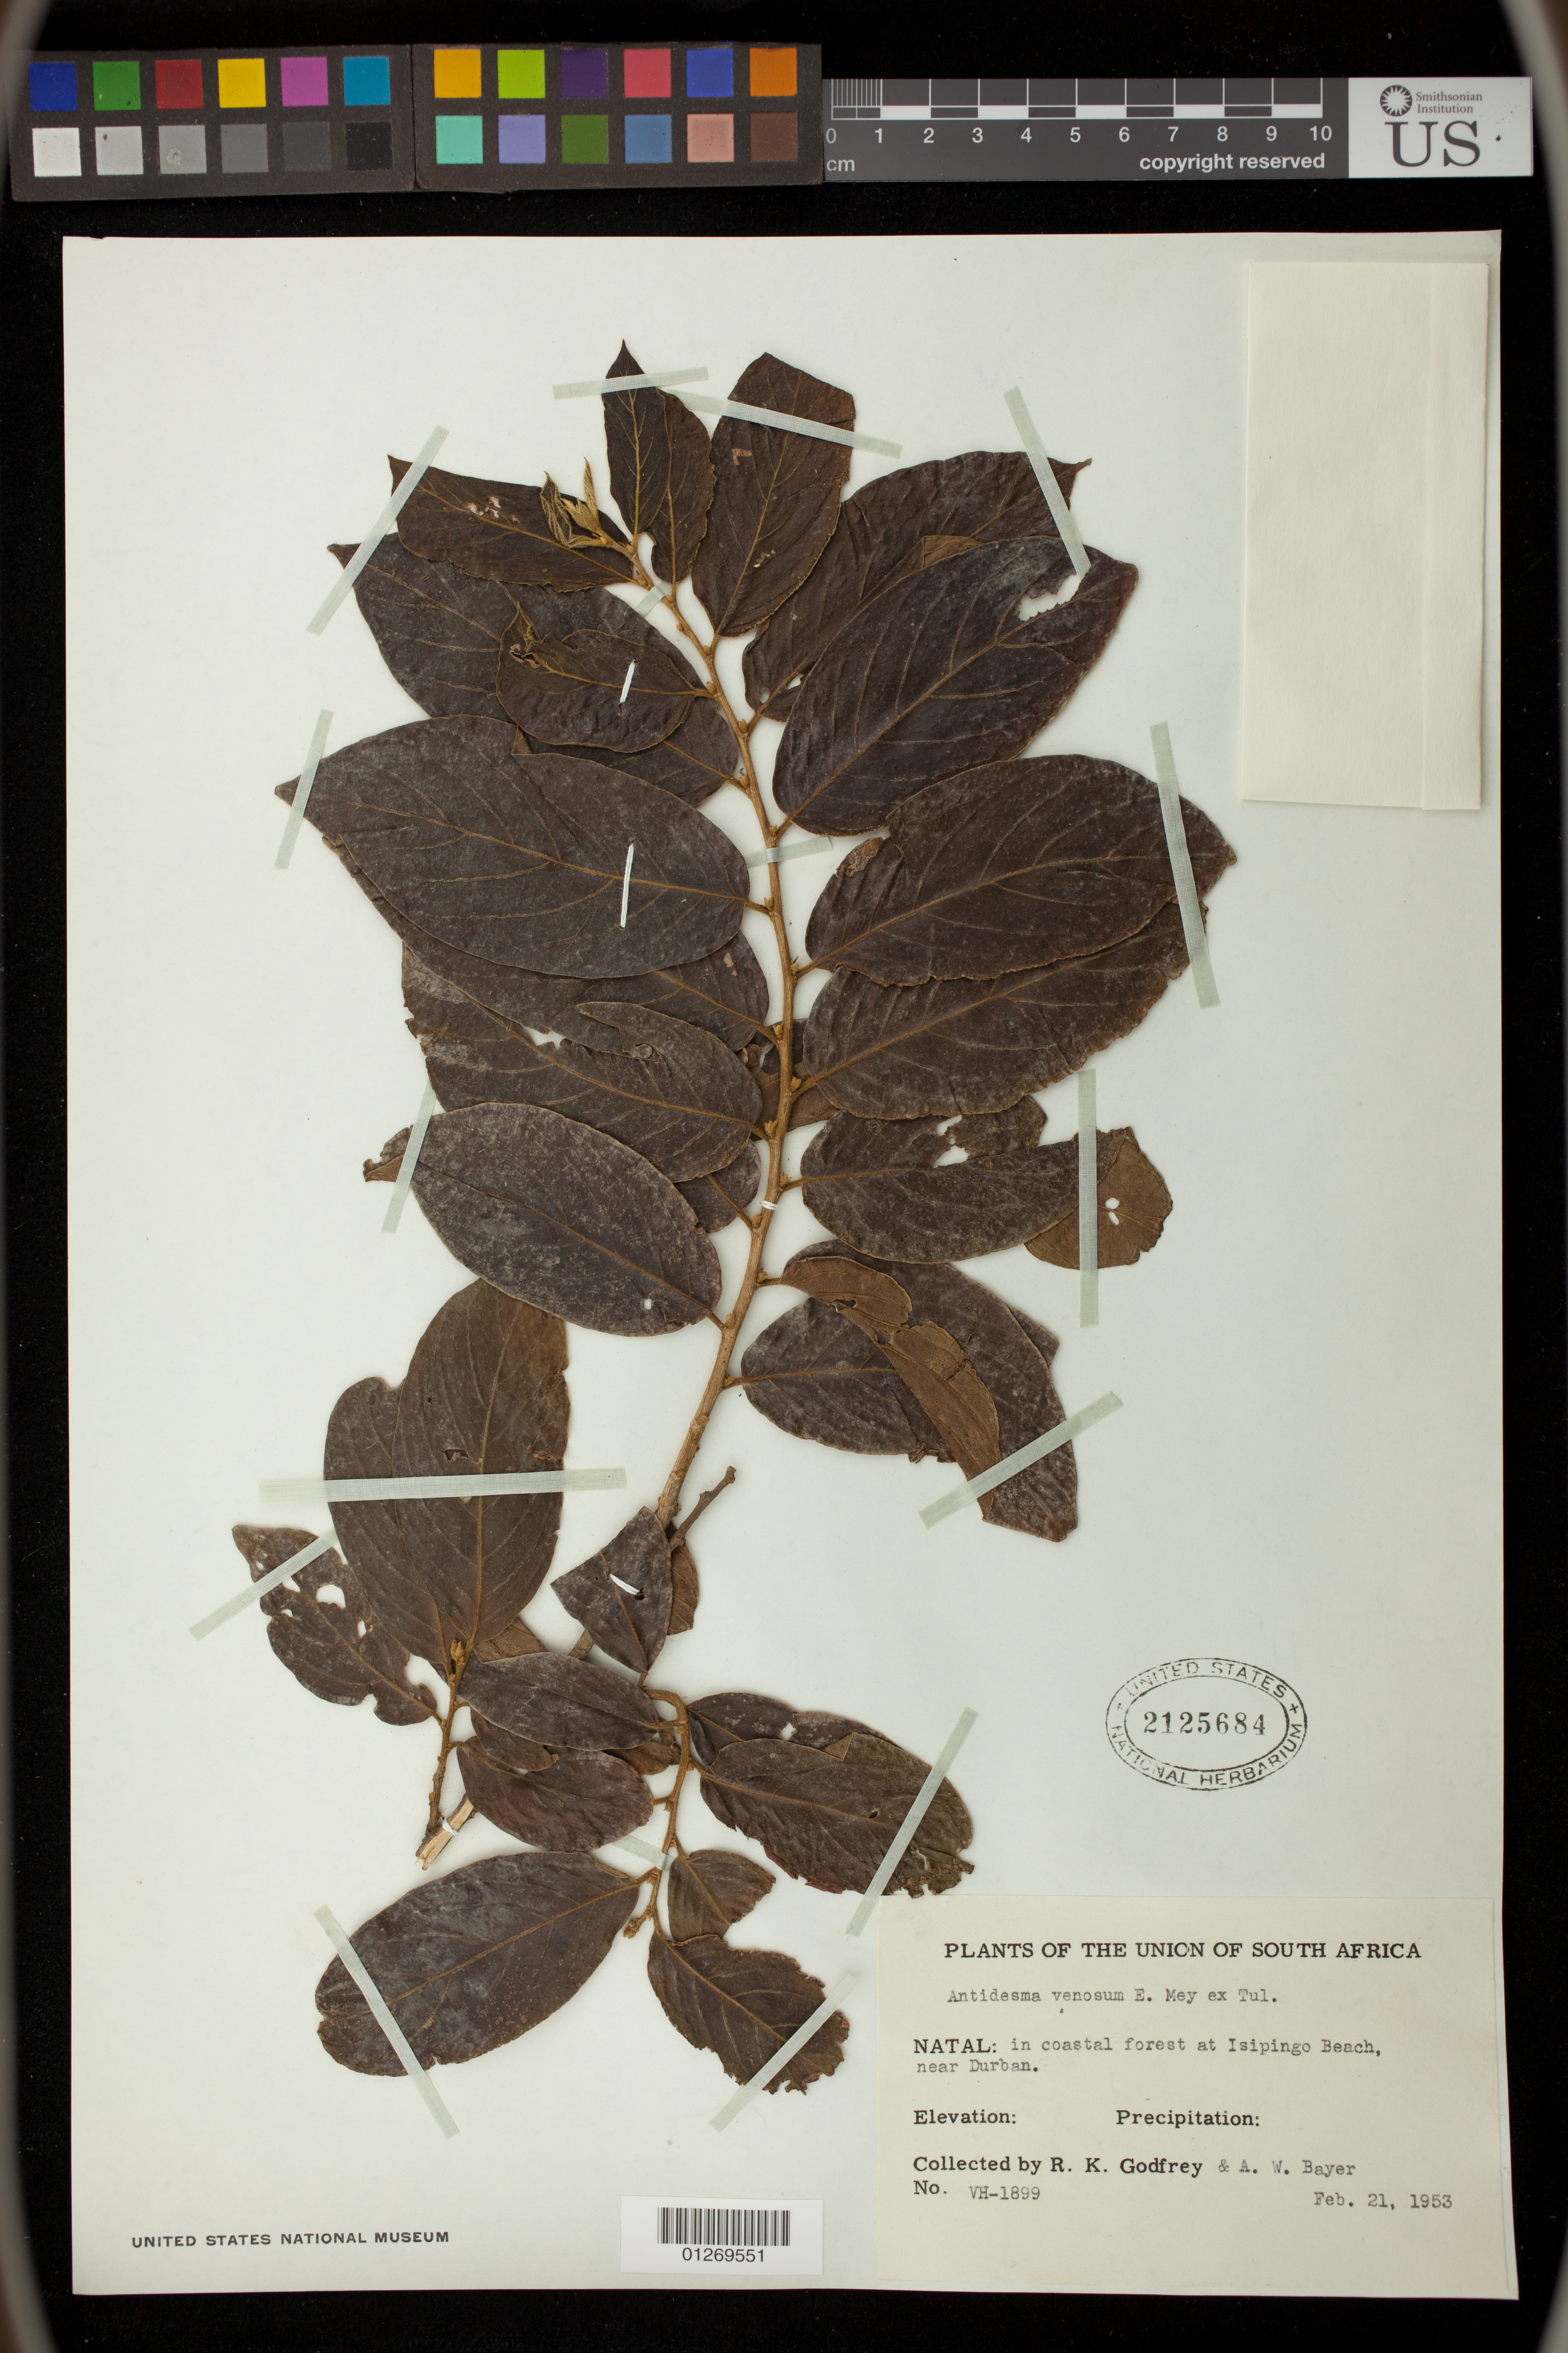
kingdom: Plantae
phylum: Tracheophyta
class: Magnoliopsida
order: Malpighiales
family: Phyllanthaceae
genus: Antidesma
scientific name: Antidesma venosum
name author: E. Mey. ex Tul.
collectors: R. K. Godfrey & A. Bayer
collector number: VH-1899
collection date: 1953-02-21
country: South Africa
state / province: KwaZulu-Natal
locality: Isipingo Beach, near Durban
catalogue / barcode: US 2125684